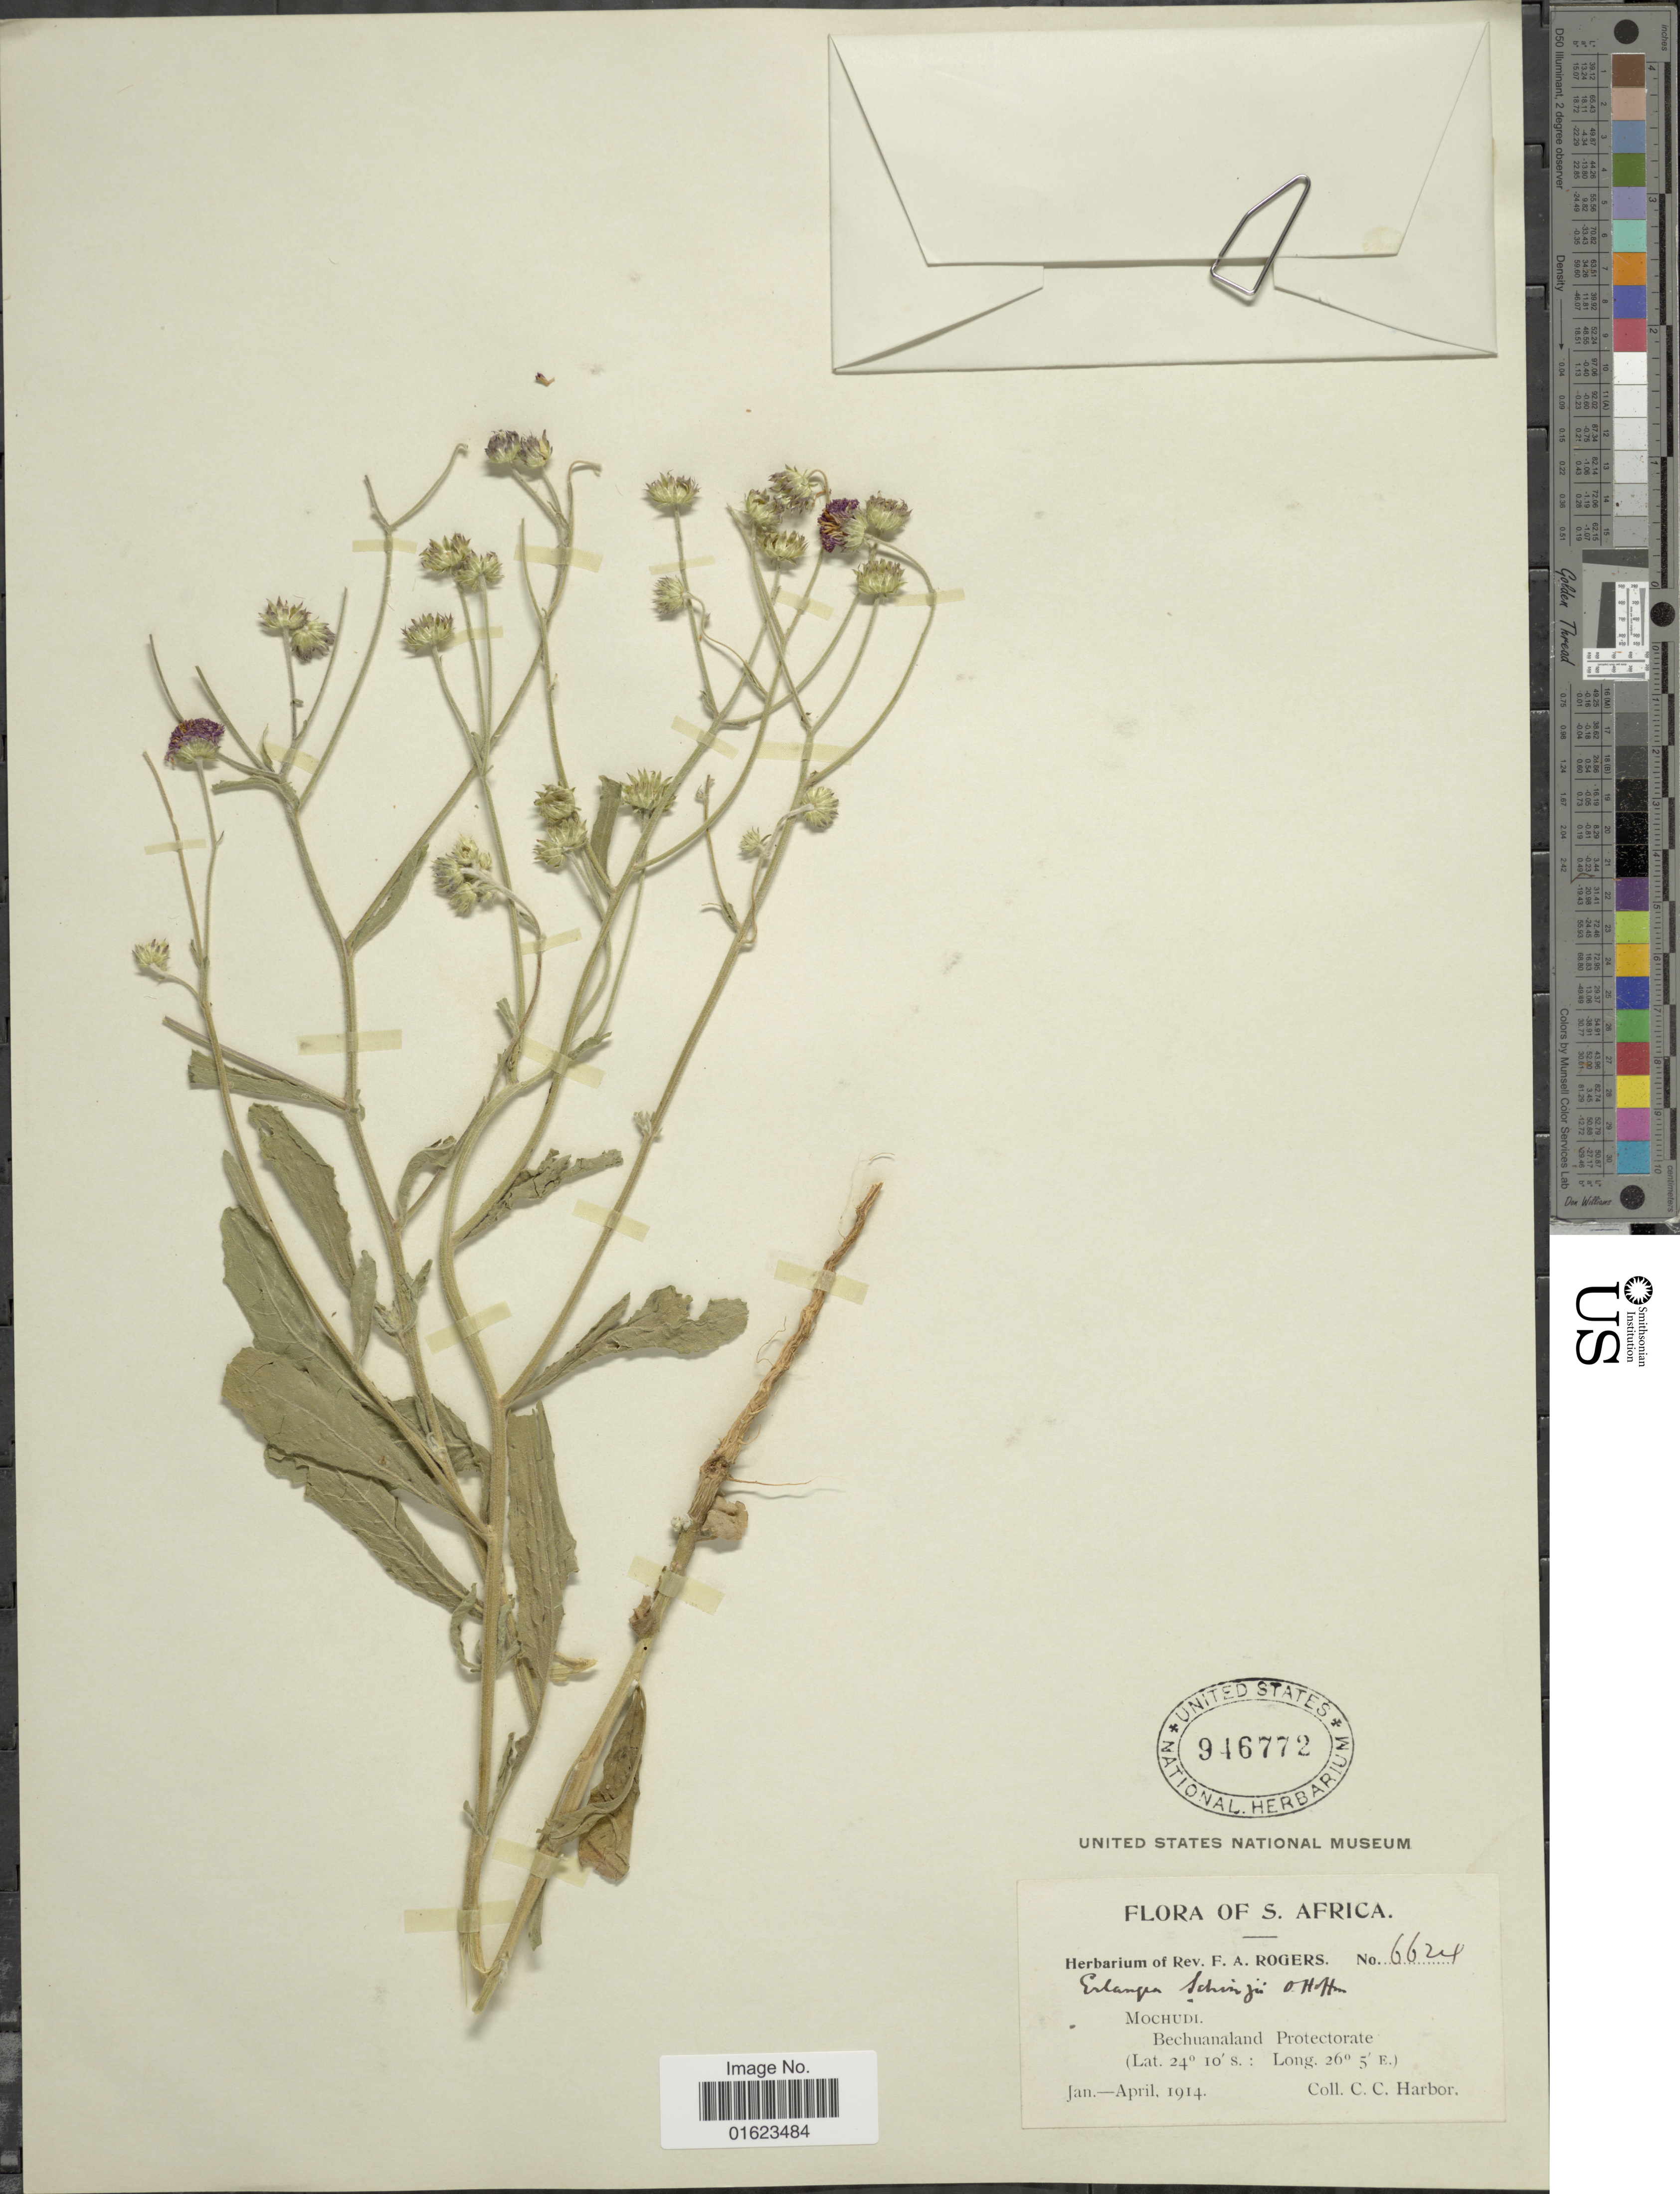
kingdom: Plantae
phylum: Tracheophyta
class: Magnoliopsida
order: Asterales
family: Asteraceae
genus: Erlangea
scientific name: Erlangea schinzii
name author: O. Hoffm.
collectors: C. Harbor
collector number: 6624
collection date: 1914-01/1914-04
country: South Africa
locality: Mochudi, Bechuanaland Protectorate.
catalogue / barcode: US 946772